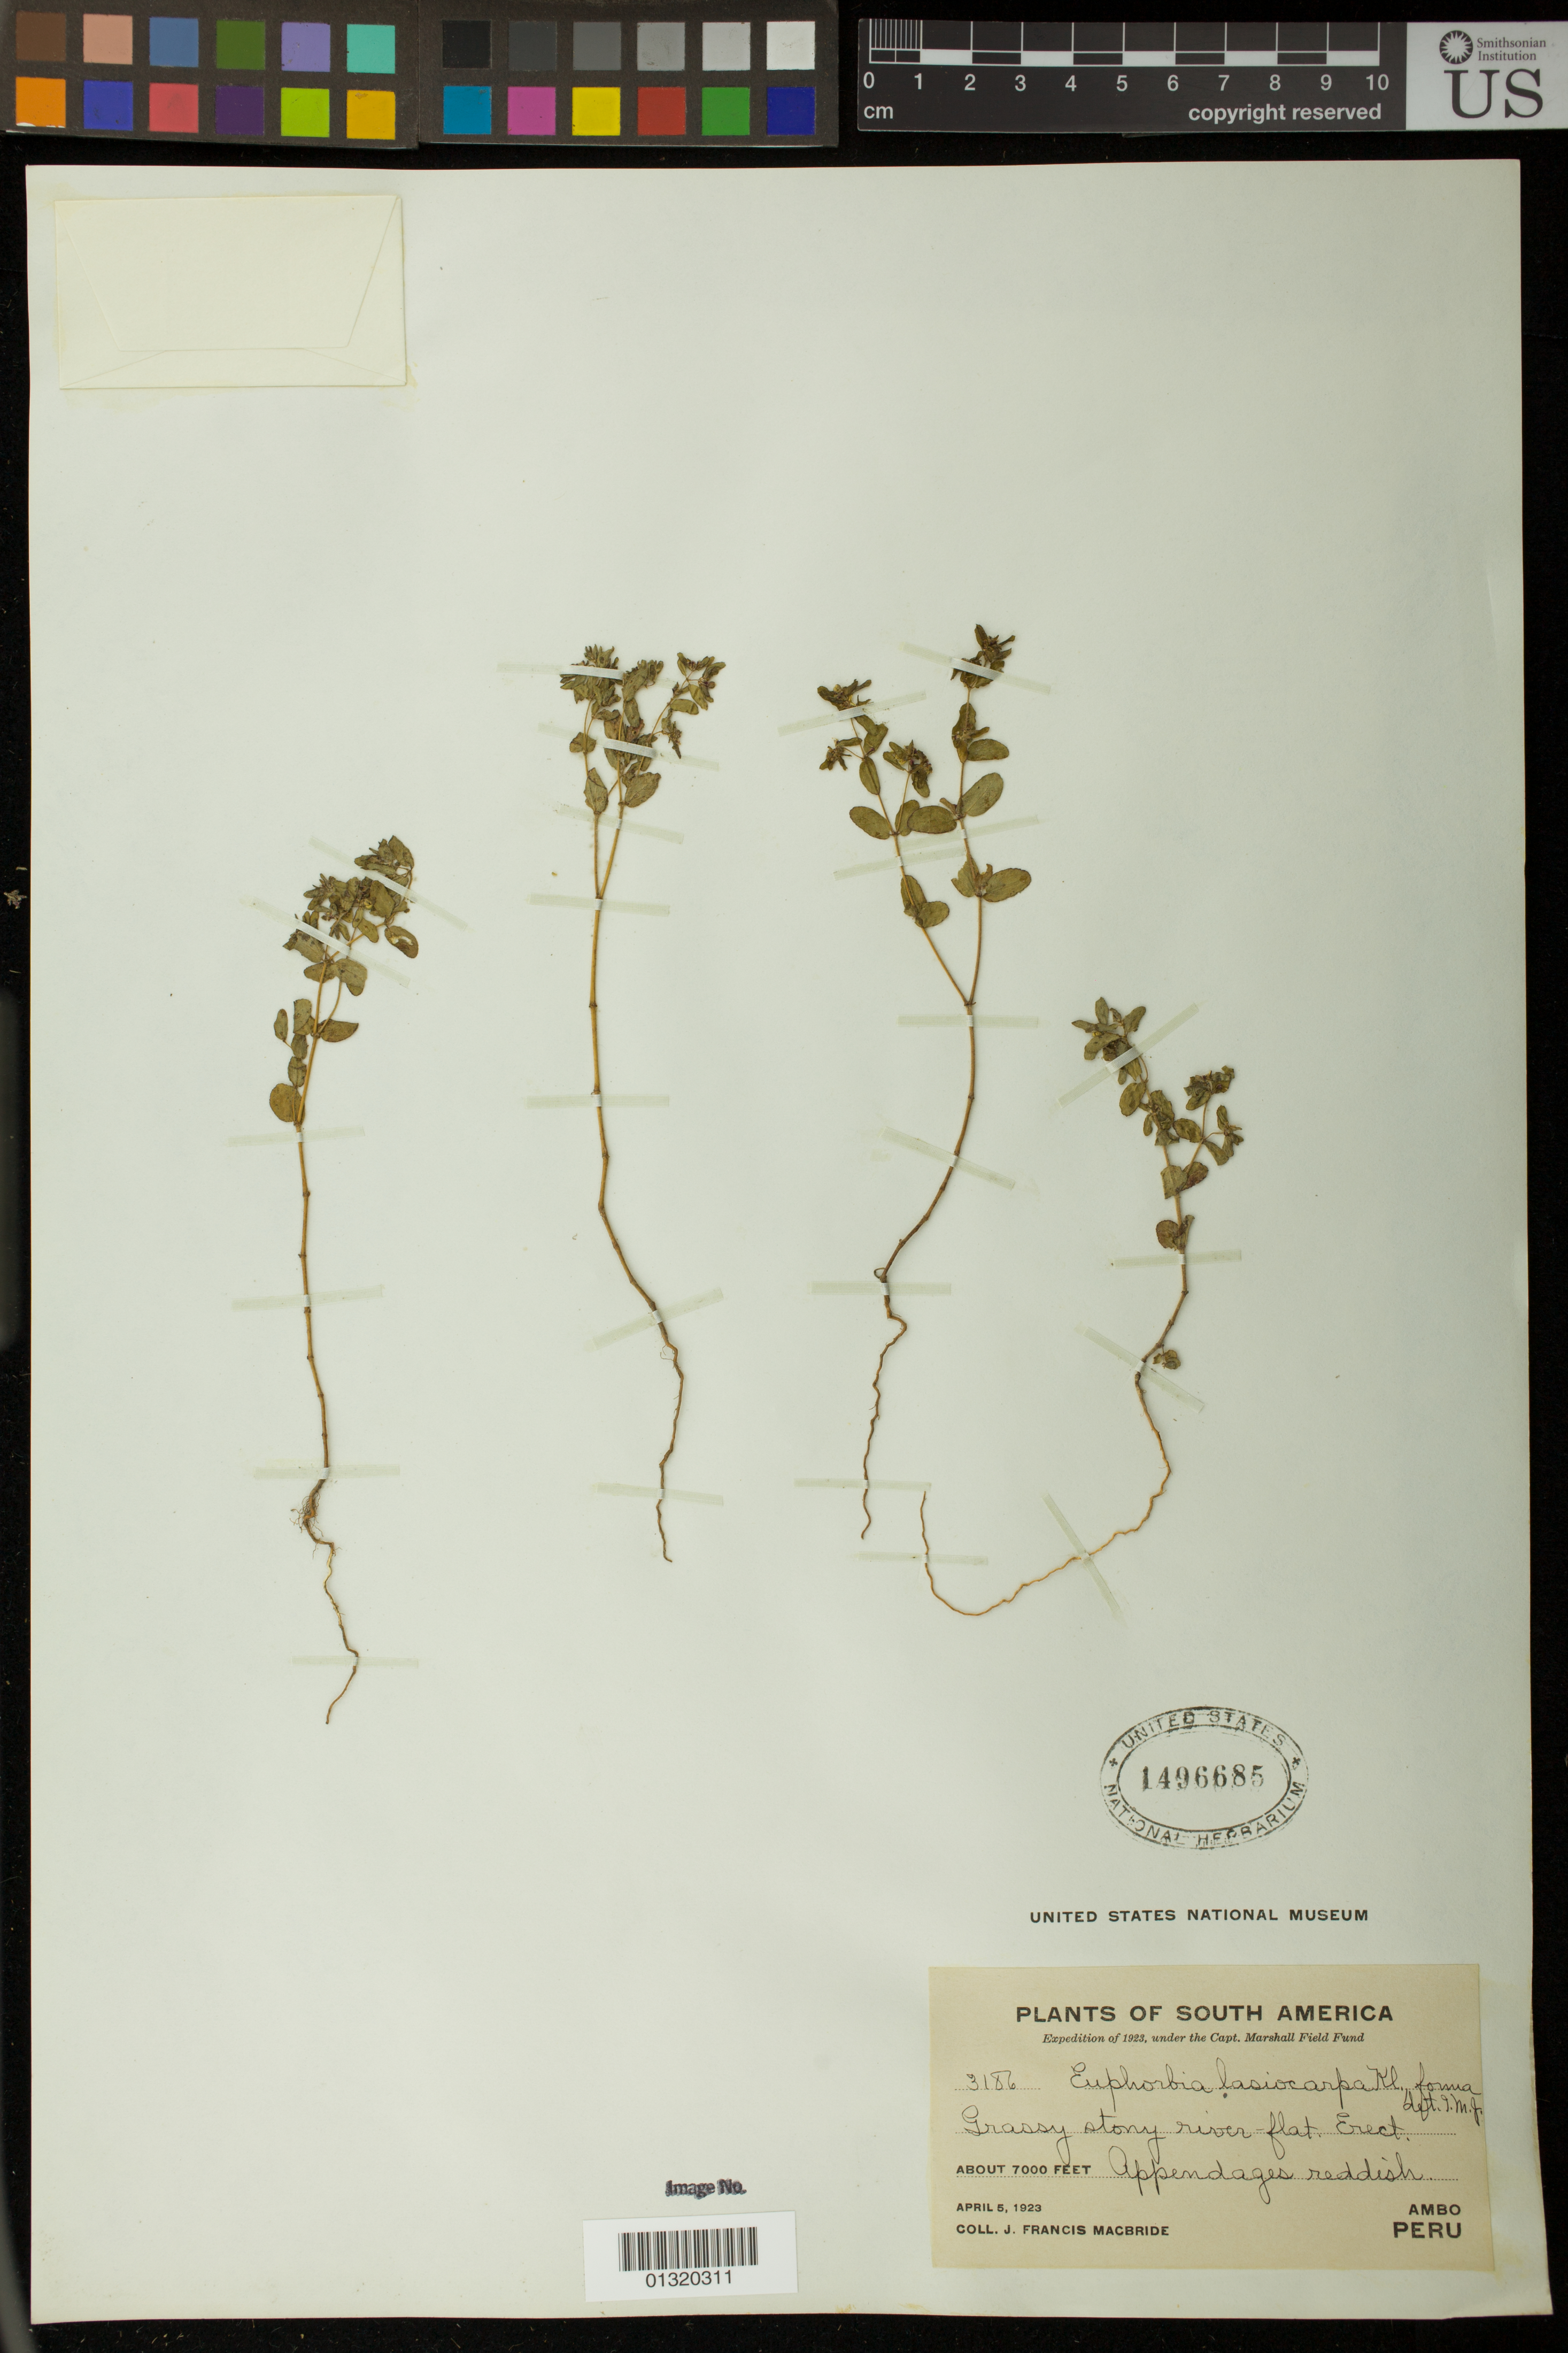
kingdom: Plantae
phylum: Tracheophyta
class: Magnoliopsida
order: Malpighiales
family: Euphorbiaceae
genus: Euphorbia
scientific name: Euphorbia lasiocarpa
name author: Klotzsch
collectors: J. F. Macbride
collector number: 3186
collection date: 1923-04-05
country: Peru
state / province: Huánuco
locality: Ambo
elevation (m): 2134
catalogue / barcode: US 1496685